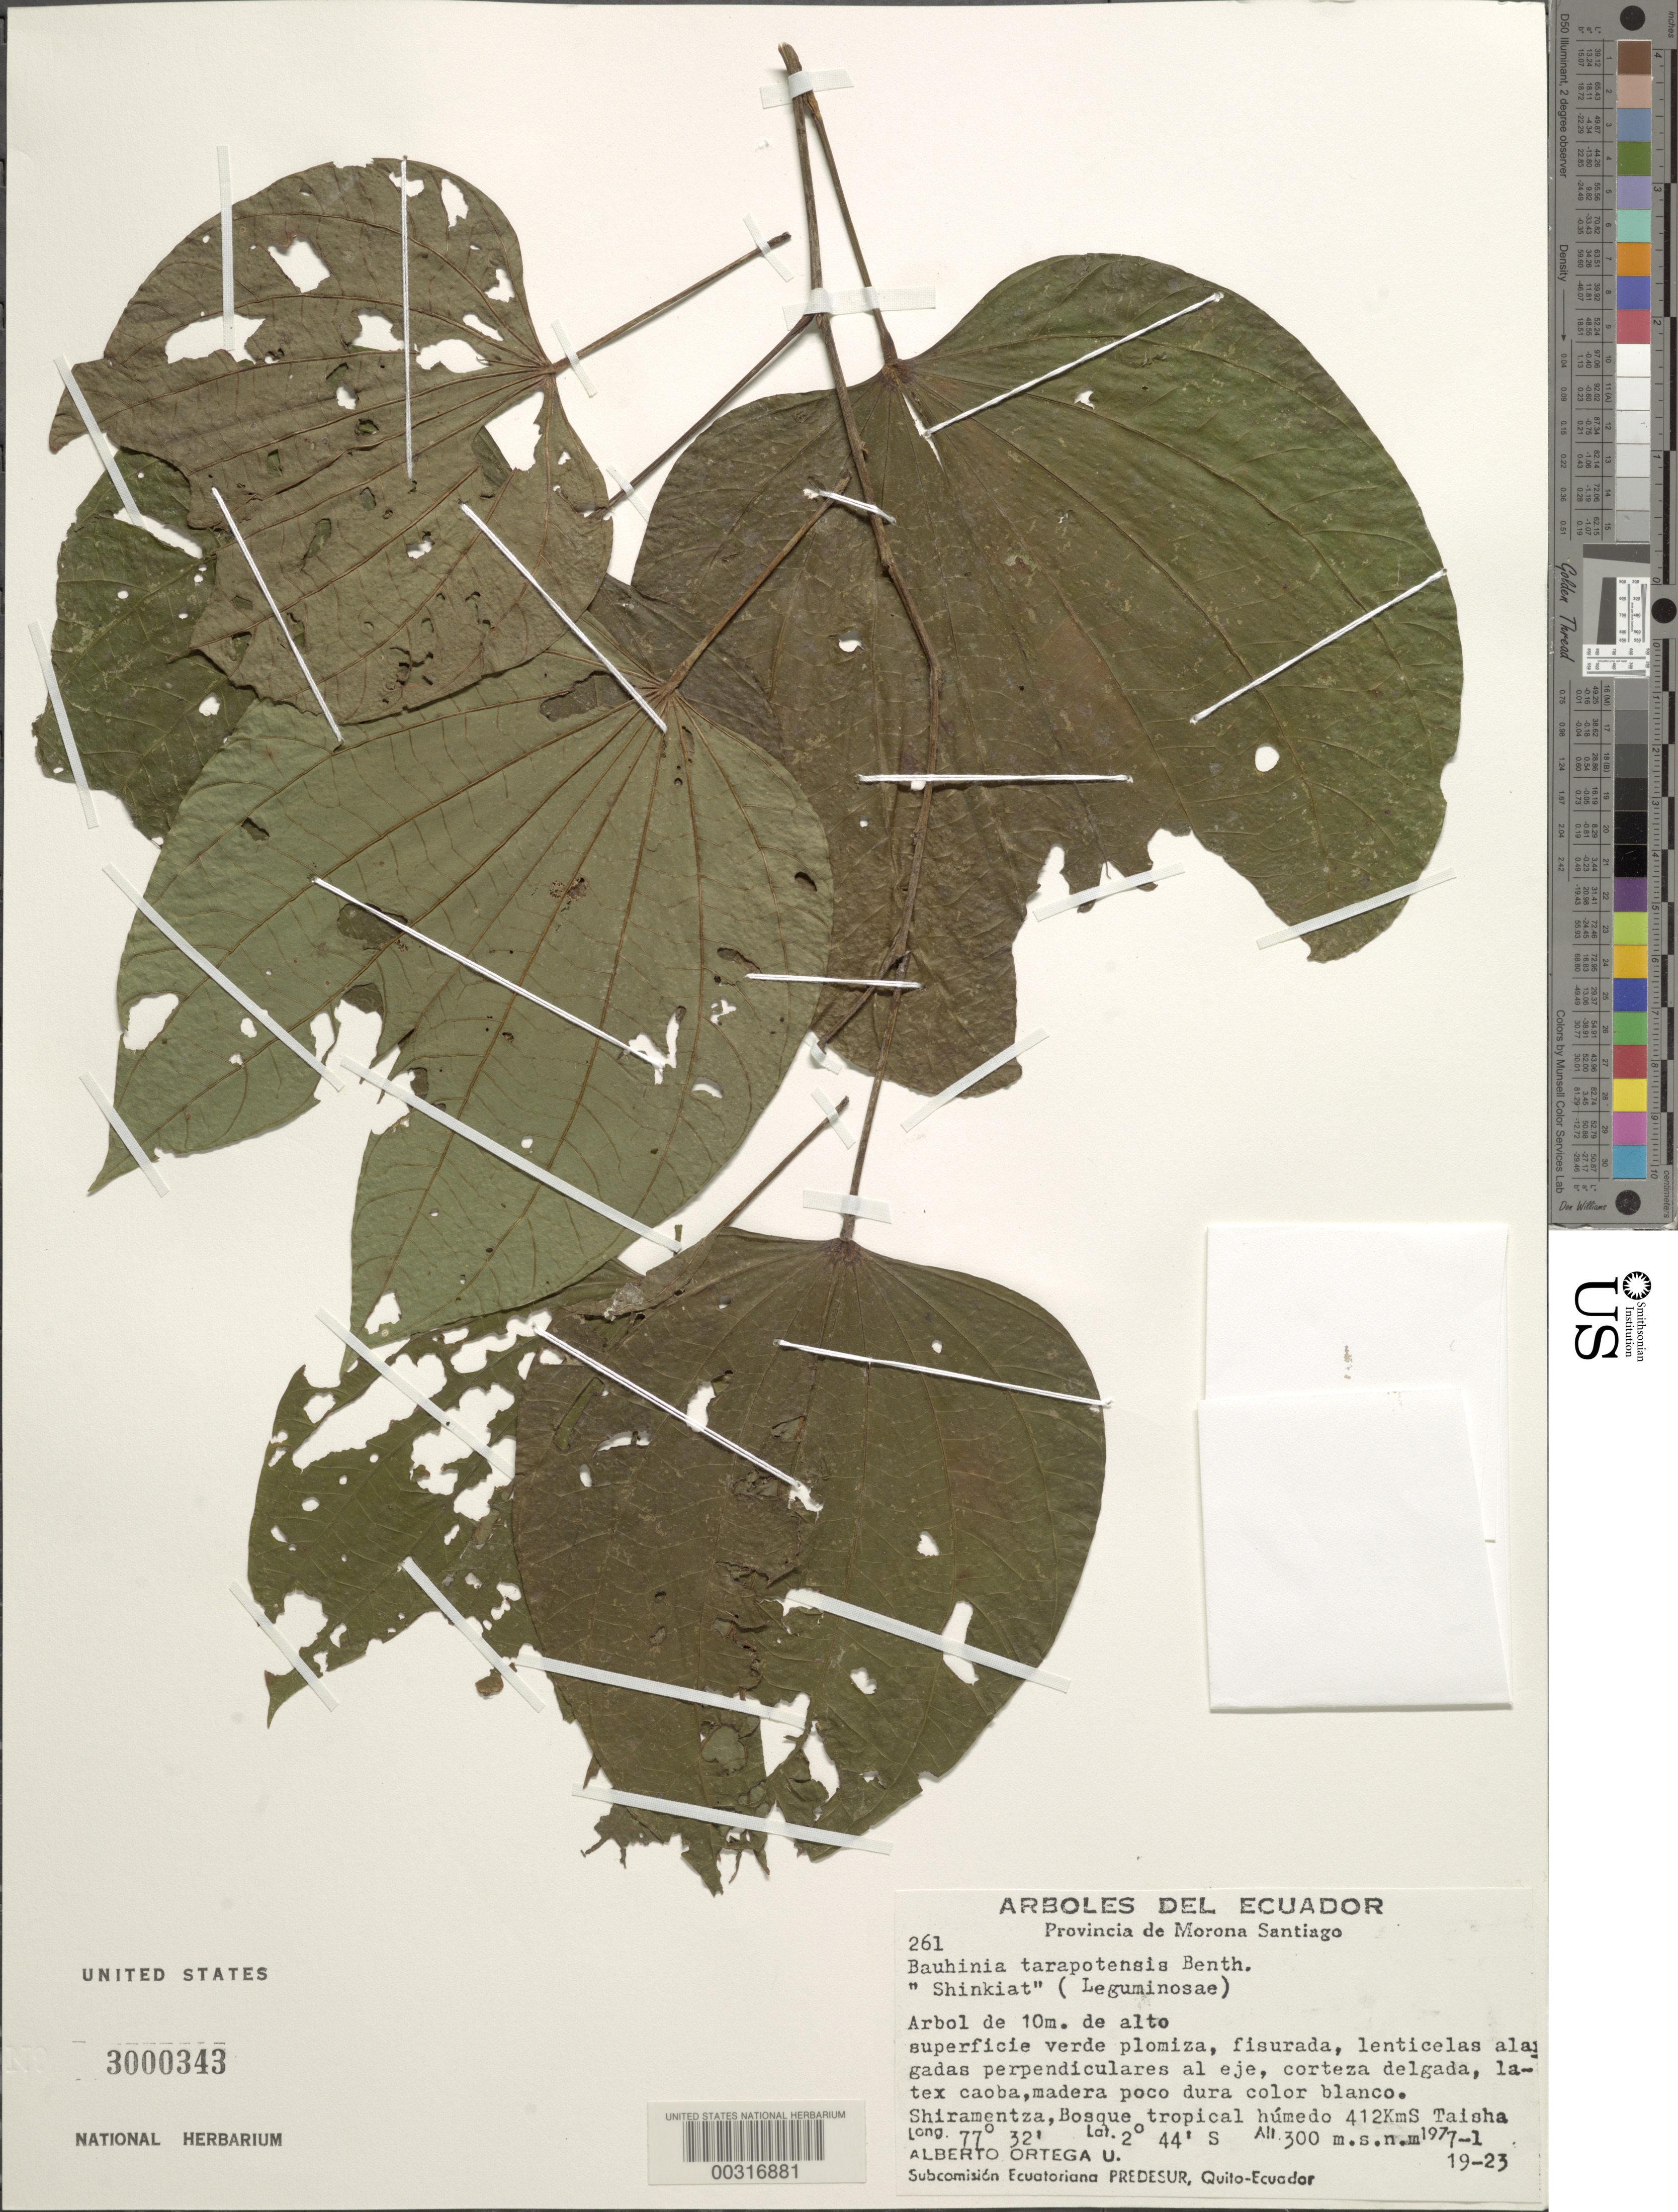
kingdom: Plantae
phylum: Tracheophyta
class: Magnoliopsida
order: Fabales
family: Fabaceae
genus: Bauhinia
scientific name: Bauhinia tarapotensis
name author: Benth.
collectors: A. T. Ortega U.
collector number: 261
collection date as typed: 19 Jan 1977 to 23 Jan 1977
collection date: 1977-01-19/1977-01-23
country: Ecuador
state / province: Morona-Santiago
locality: Shiramentza, 412 km s taisha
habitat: Wet tropical forests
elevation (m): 300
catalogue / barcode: US 3000343